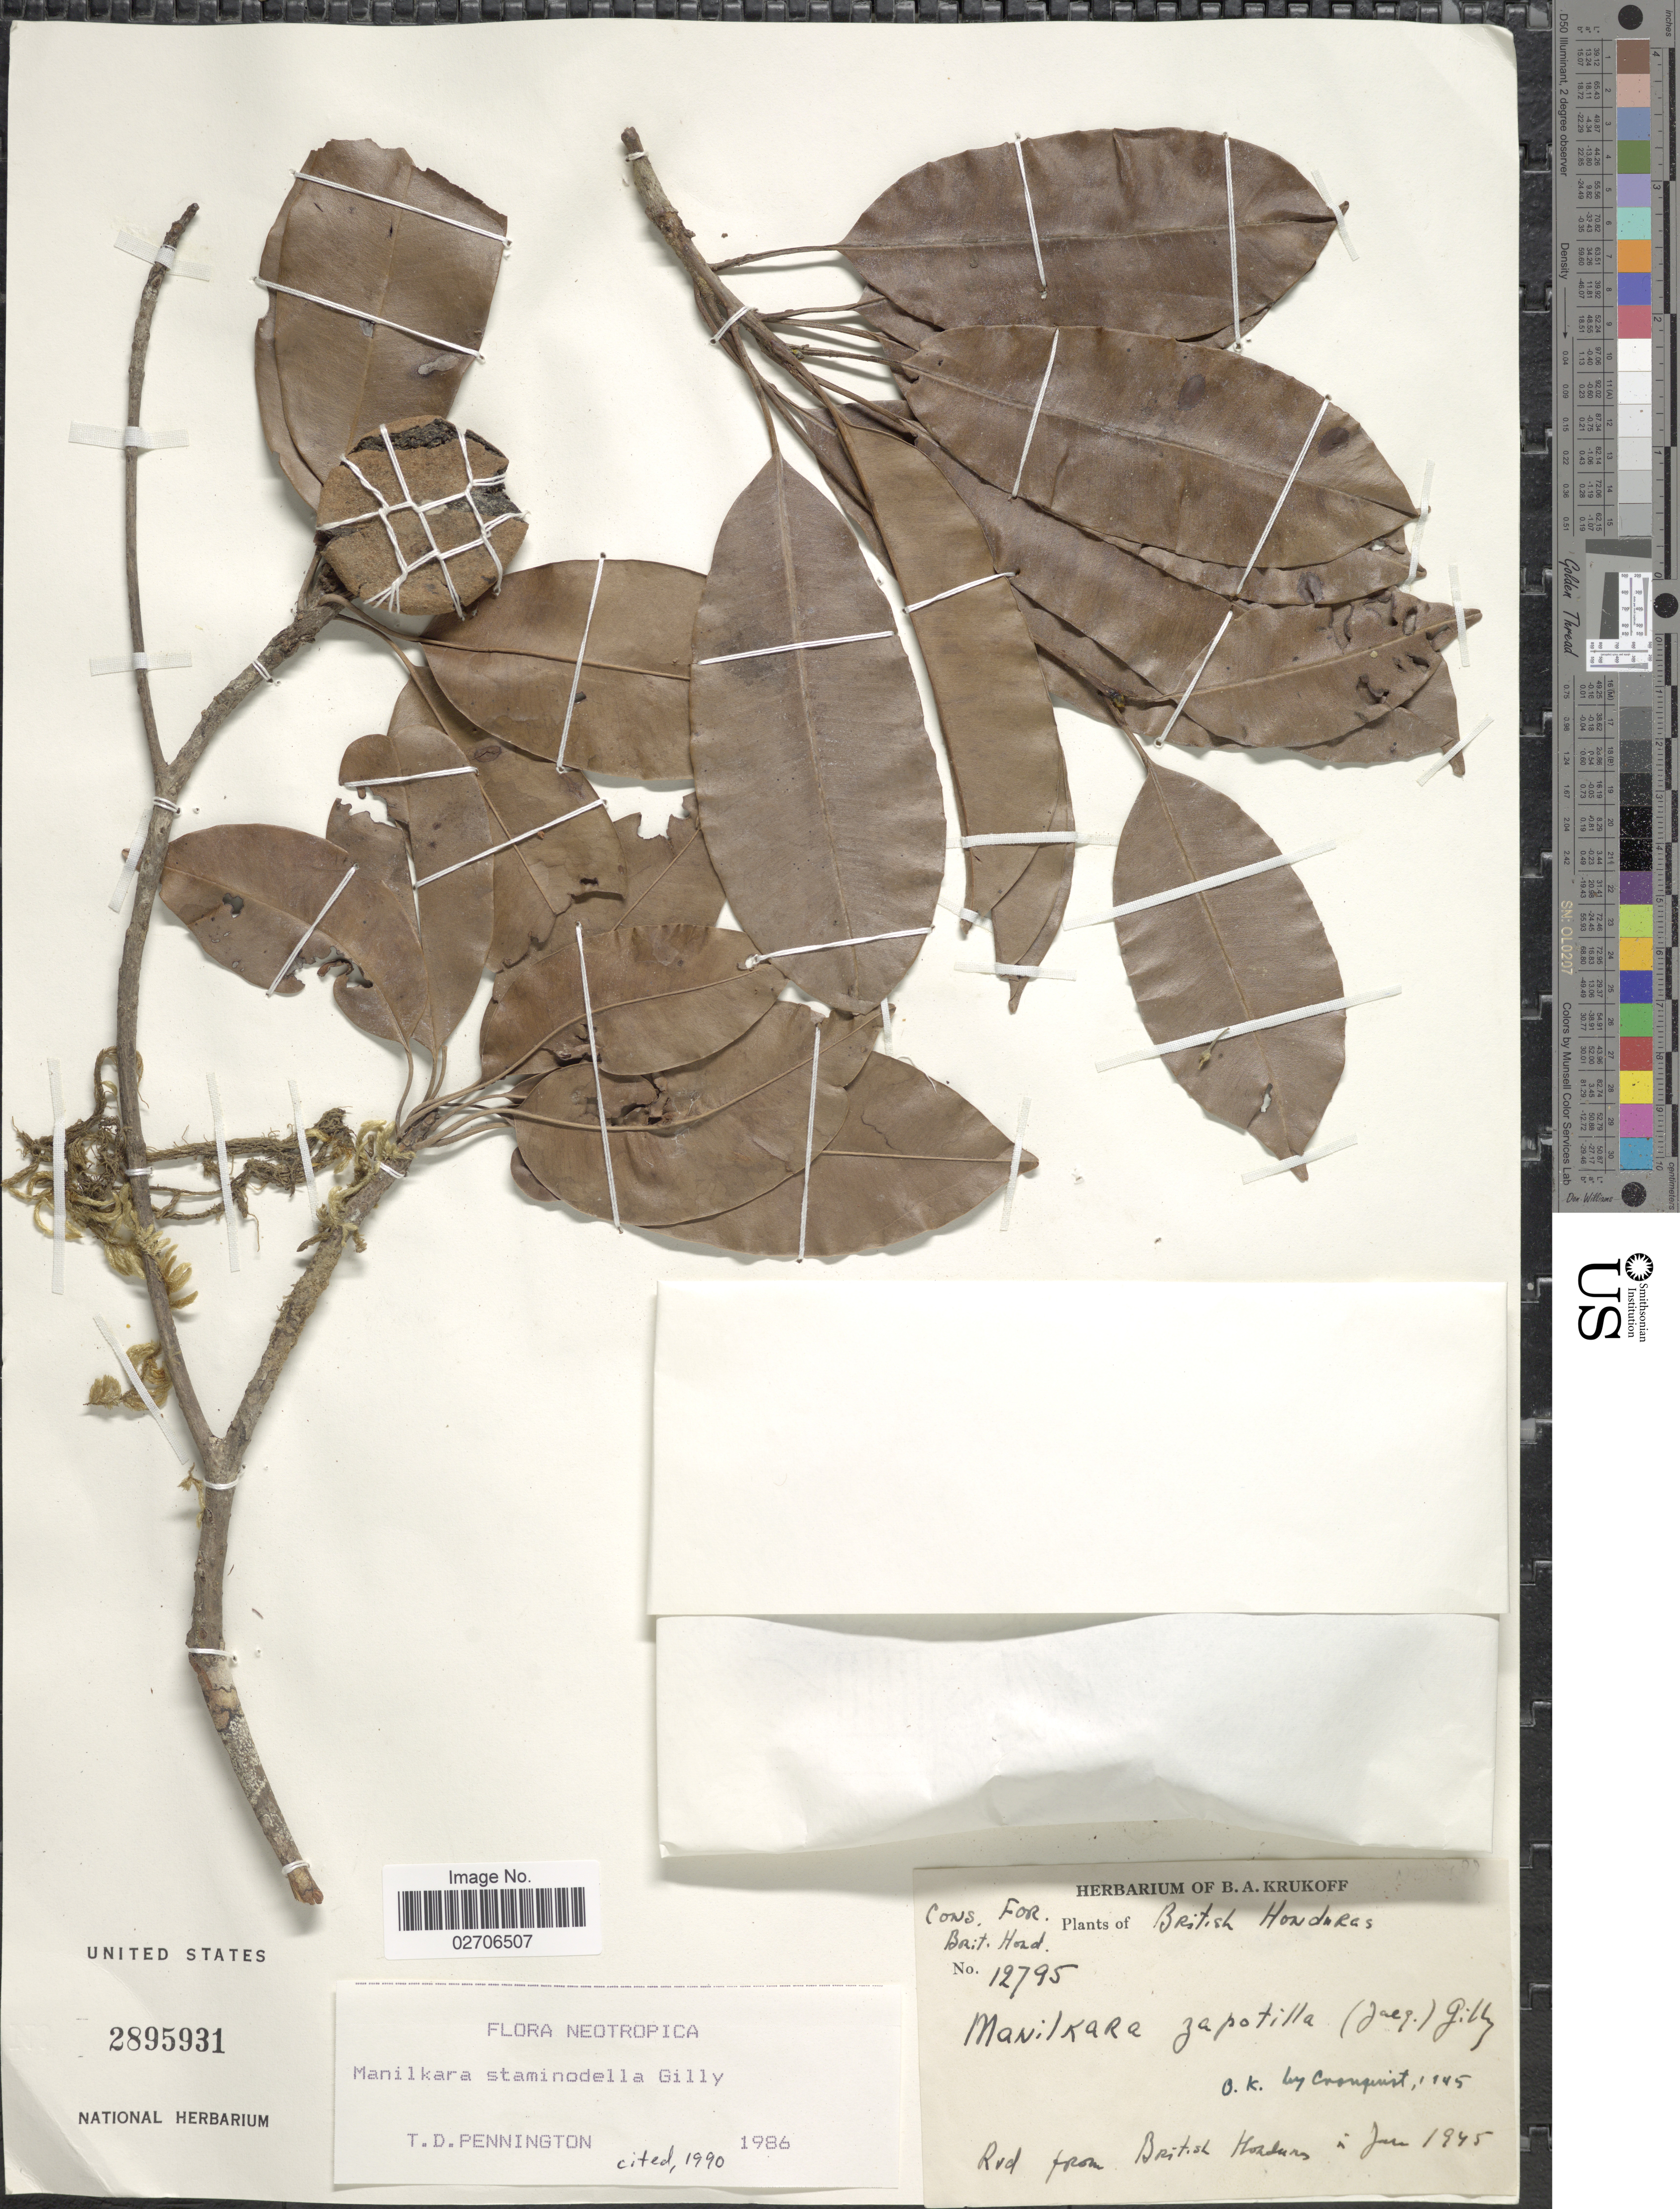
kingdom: Plantae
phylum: Tracheophyta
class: Magnoliopsida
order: Ericales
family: Sapotaceae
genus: Manilkara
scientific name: Manilkara staminodella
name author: Gilly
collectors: ex herb. B. A. Krukoff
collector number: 12795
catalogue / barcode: US 2895931